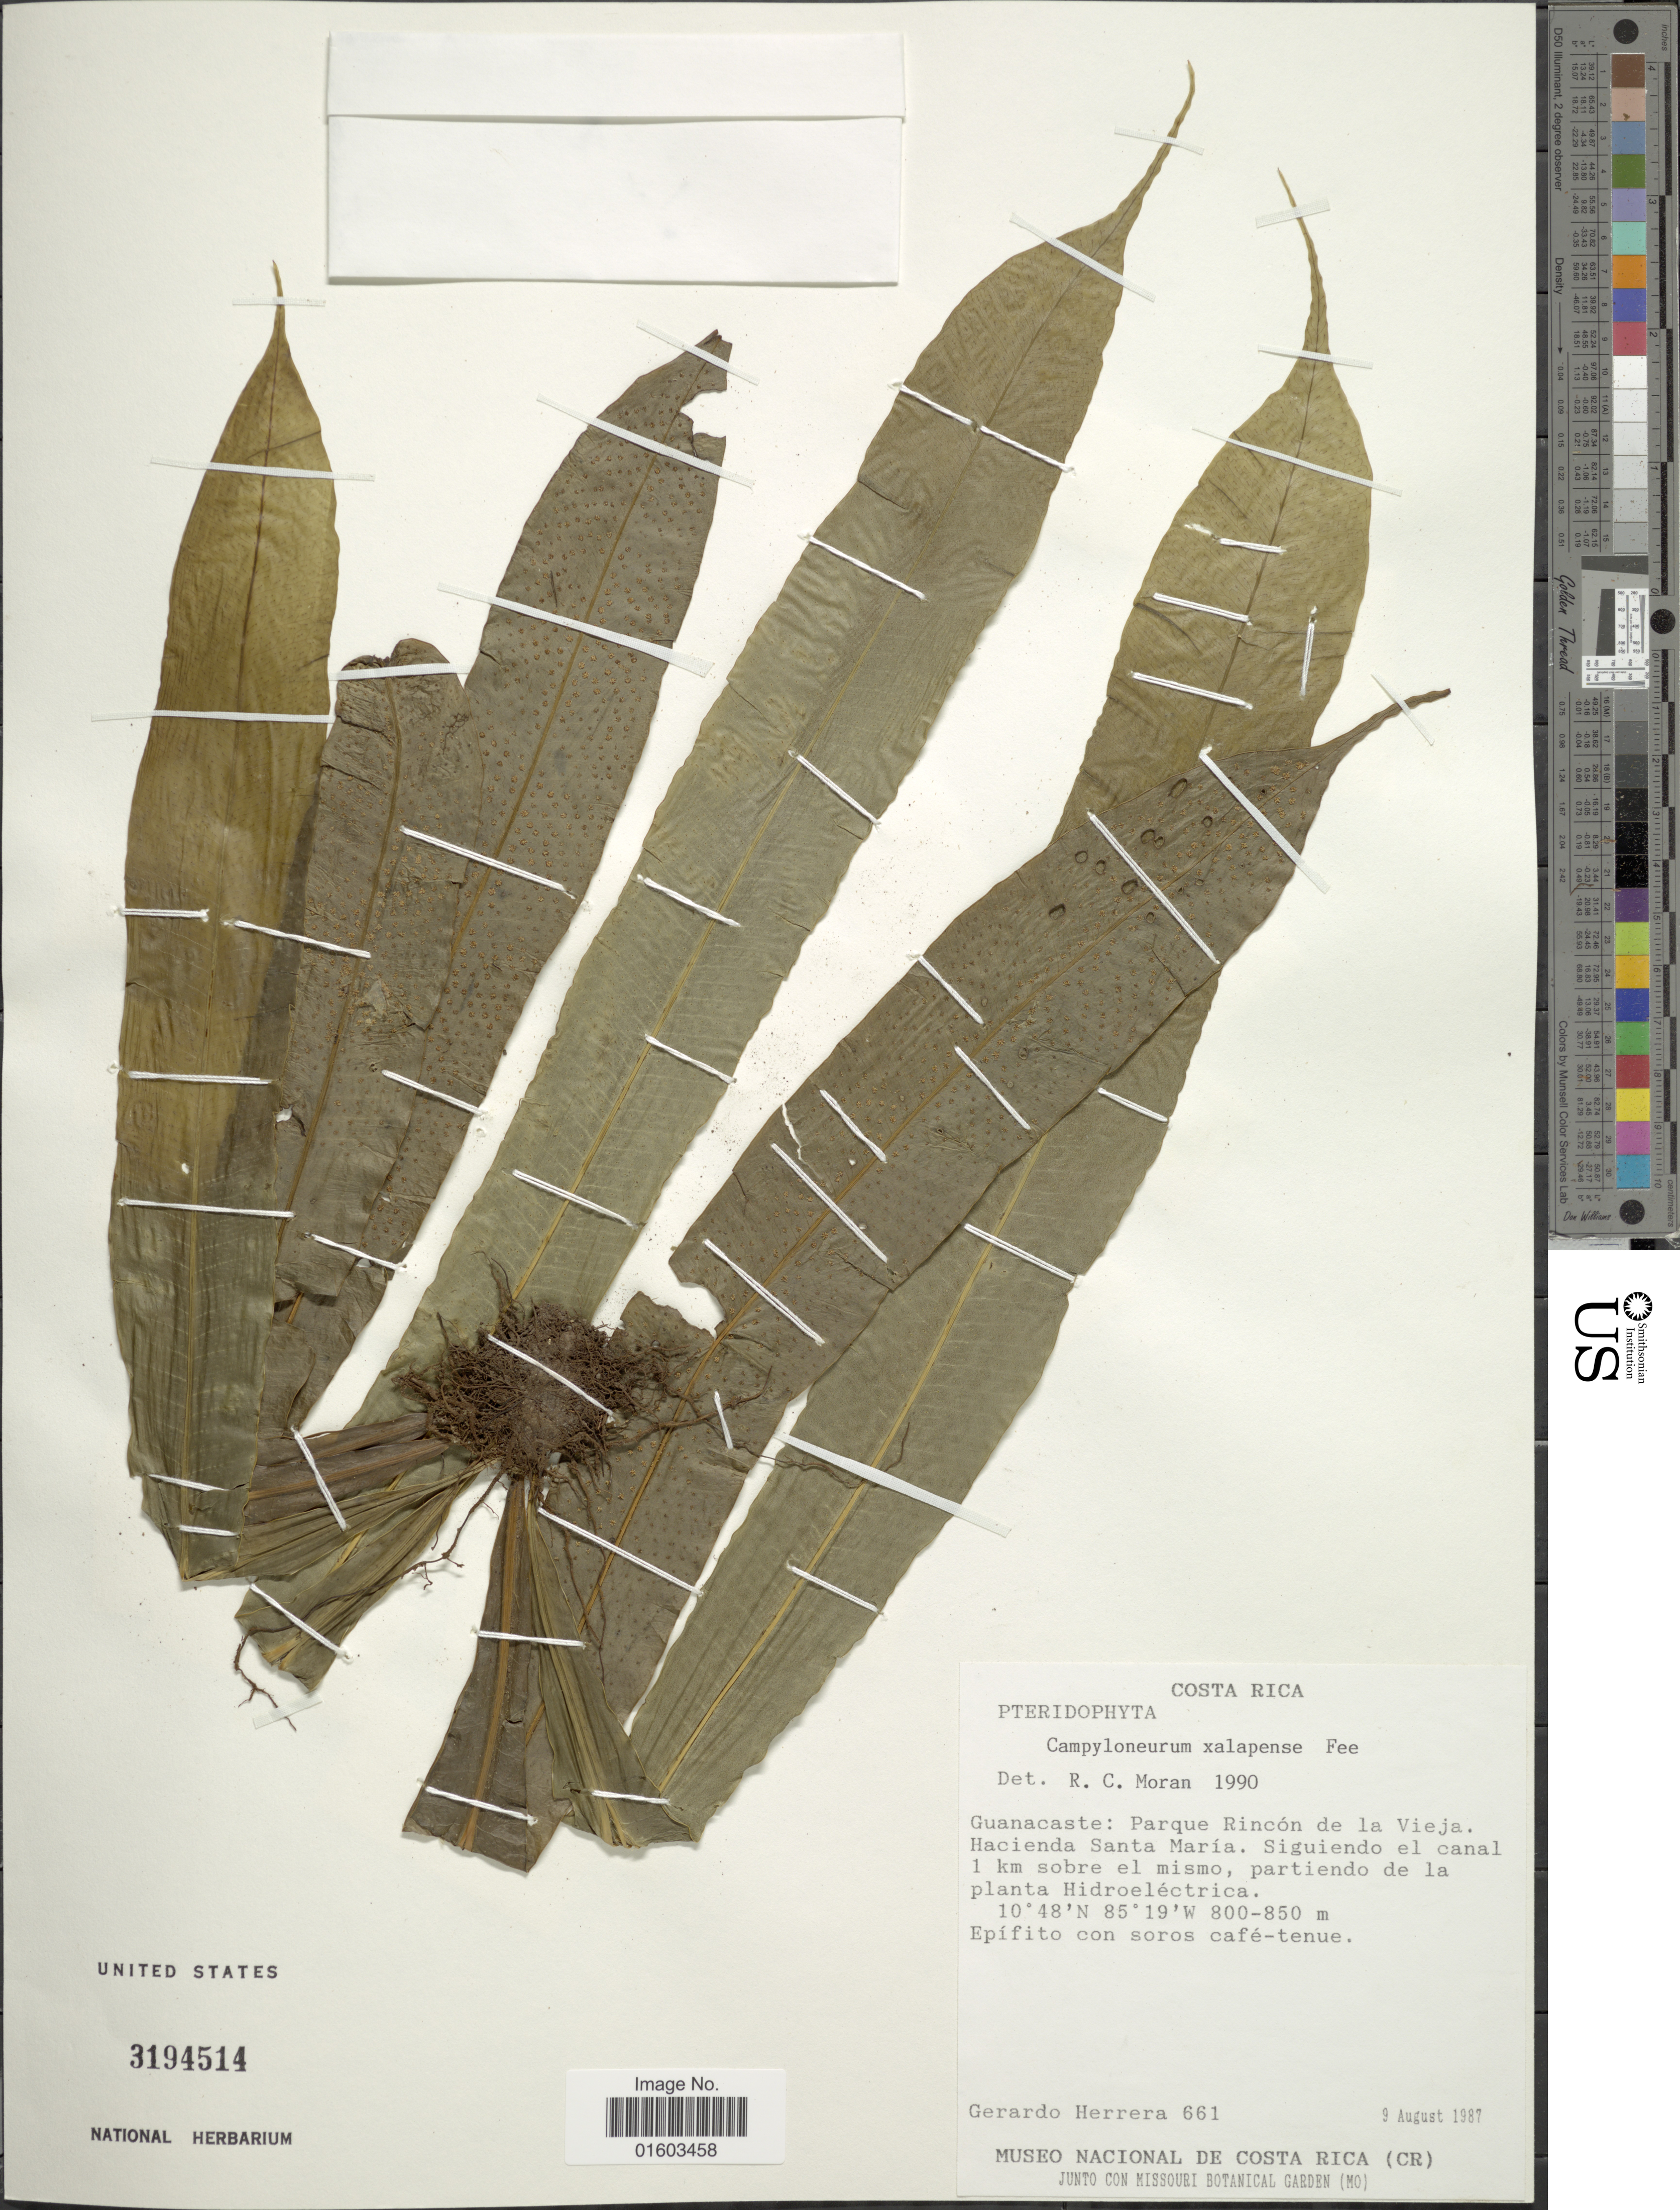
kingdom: Plantae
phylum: Tracheophyta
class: Polypodiopsida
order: Polypodiales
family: Polypodiaceae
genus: Campyloneurum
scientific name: Campyloneurum xalapense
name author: Fée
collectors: G. Herrera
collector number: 661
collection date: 1987-08-09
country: Costa Rica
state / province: Guanacaste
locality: Parque Rincon de la Vieja. Hacienda Santa Maria. Siguiendo el canal 1 km sobre el mismo, partiendo de la planta Hidroelectrica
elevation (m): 800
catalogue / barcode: US 3194514